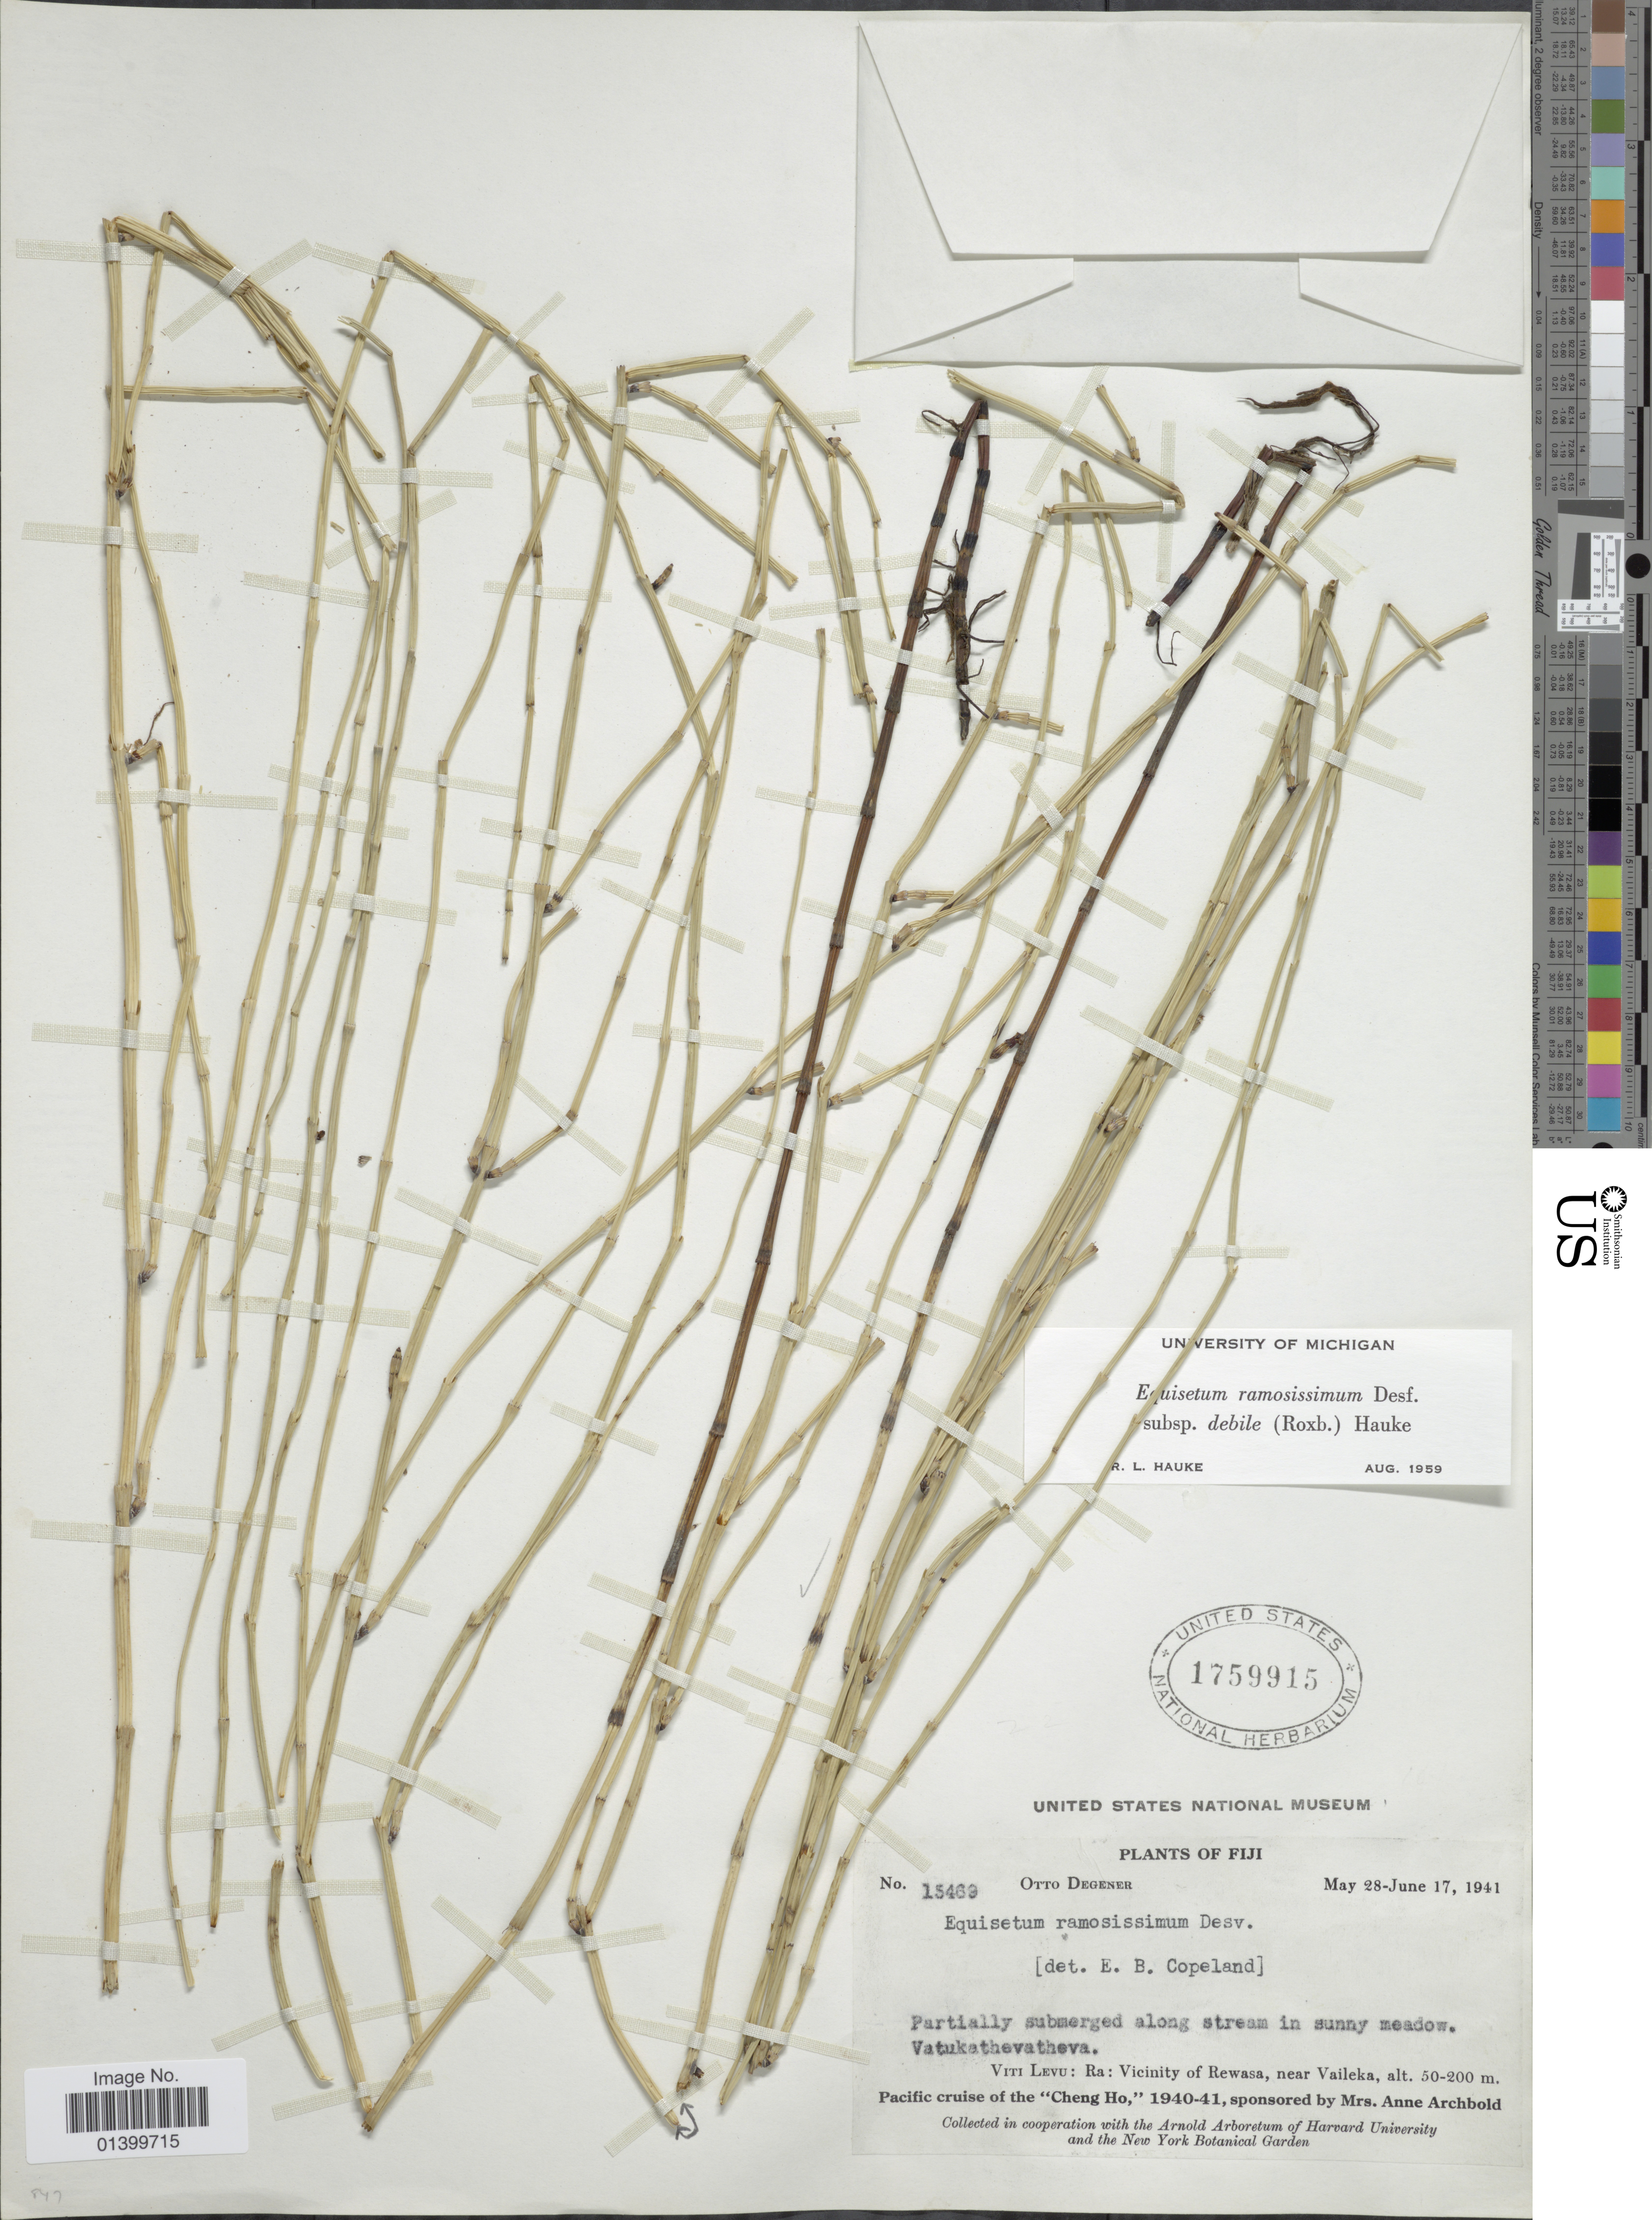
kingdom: Plantae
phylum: Tracheophyta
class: Polypodiopsida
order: Equisetales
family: Equisetaceae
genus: Equisetum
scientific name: Equisetum ramosissimum subsp. debile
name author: (Roxb. ex Vaucher) Hauke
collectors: O. Degener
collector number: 15469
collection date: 1941-05-28/1941-06-17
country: Fiji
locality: Plants of Fiji. Vatukathevatheva. Viti-Levu: Ra: Vicinity of Rewasa, near Vaileka.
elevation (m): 50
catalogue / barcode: US 1759915